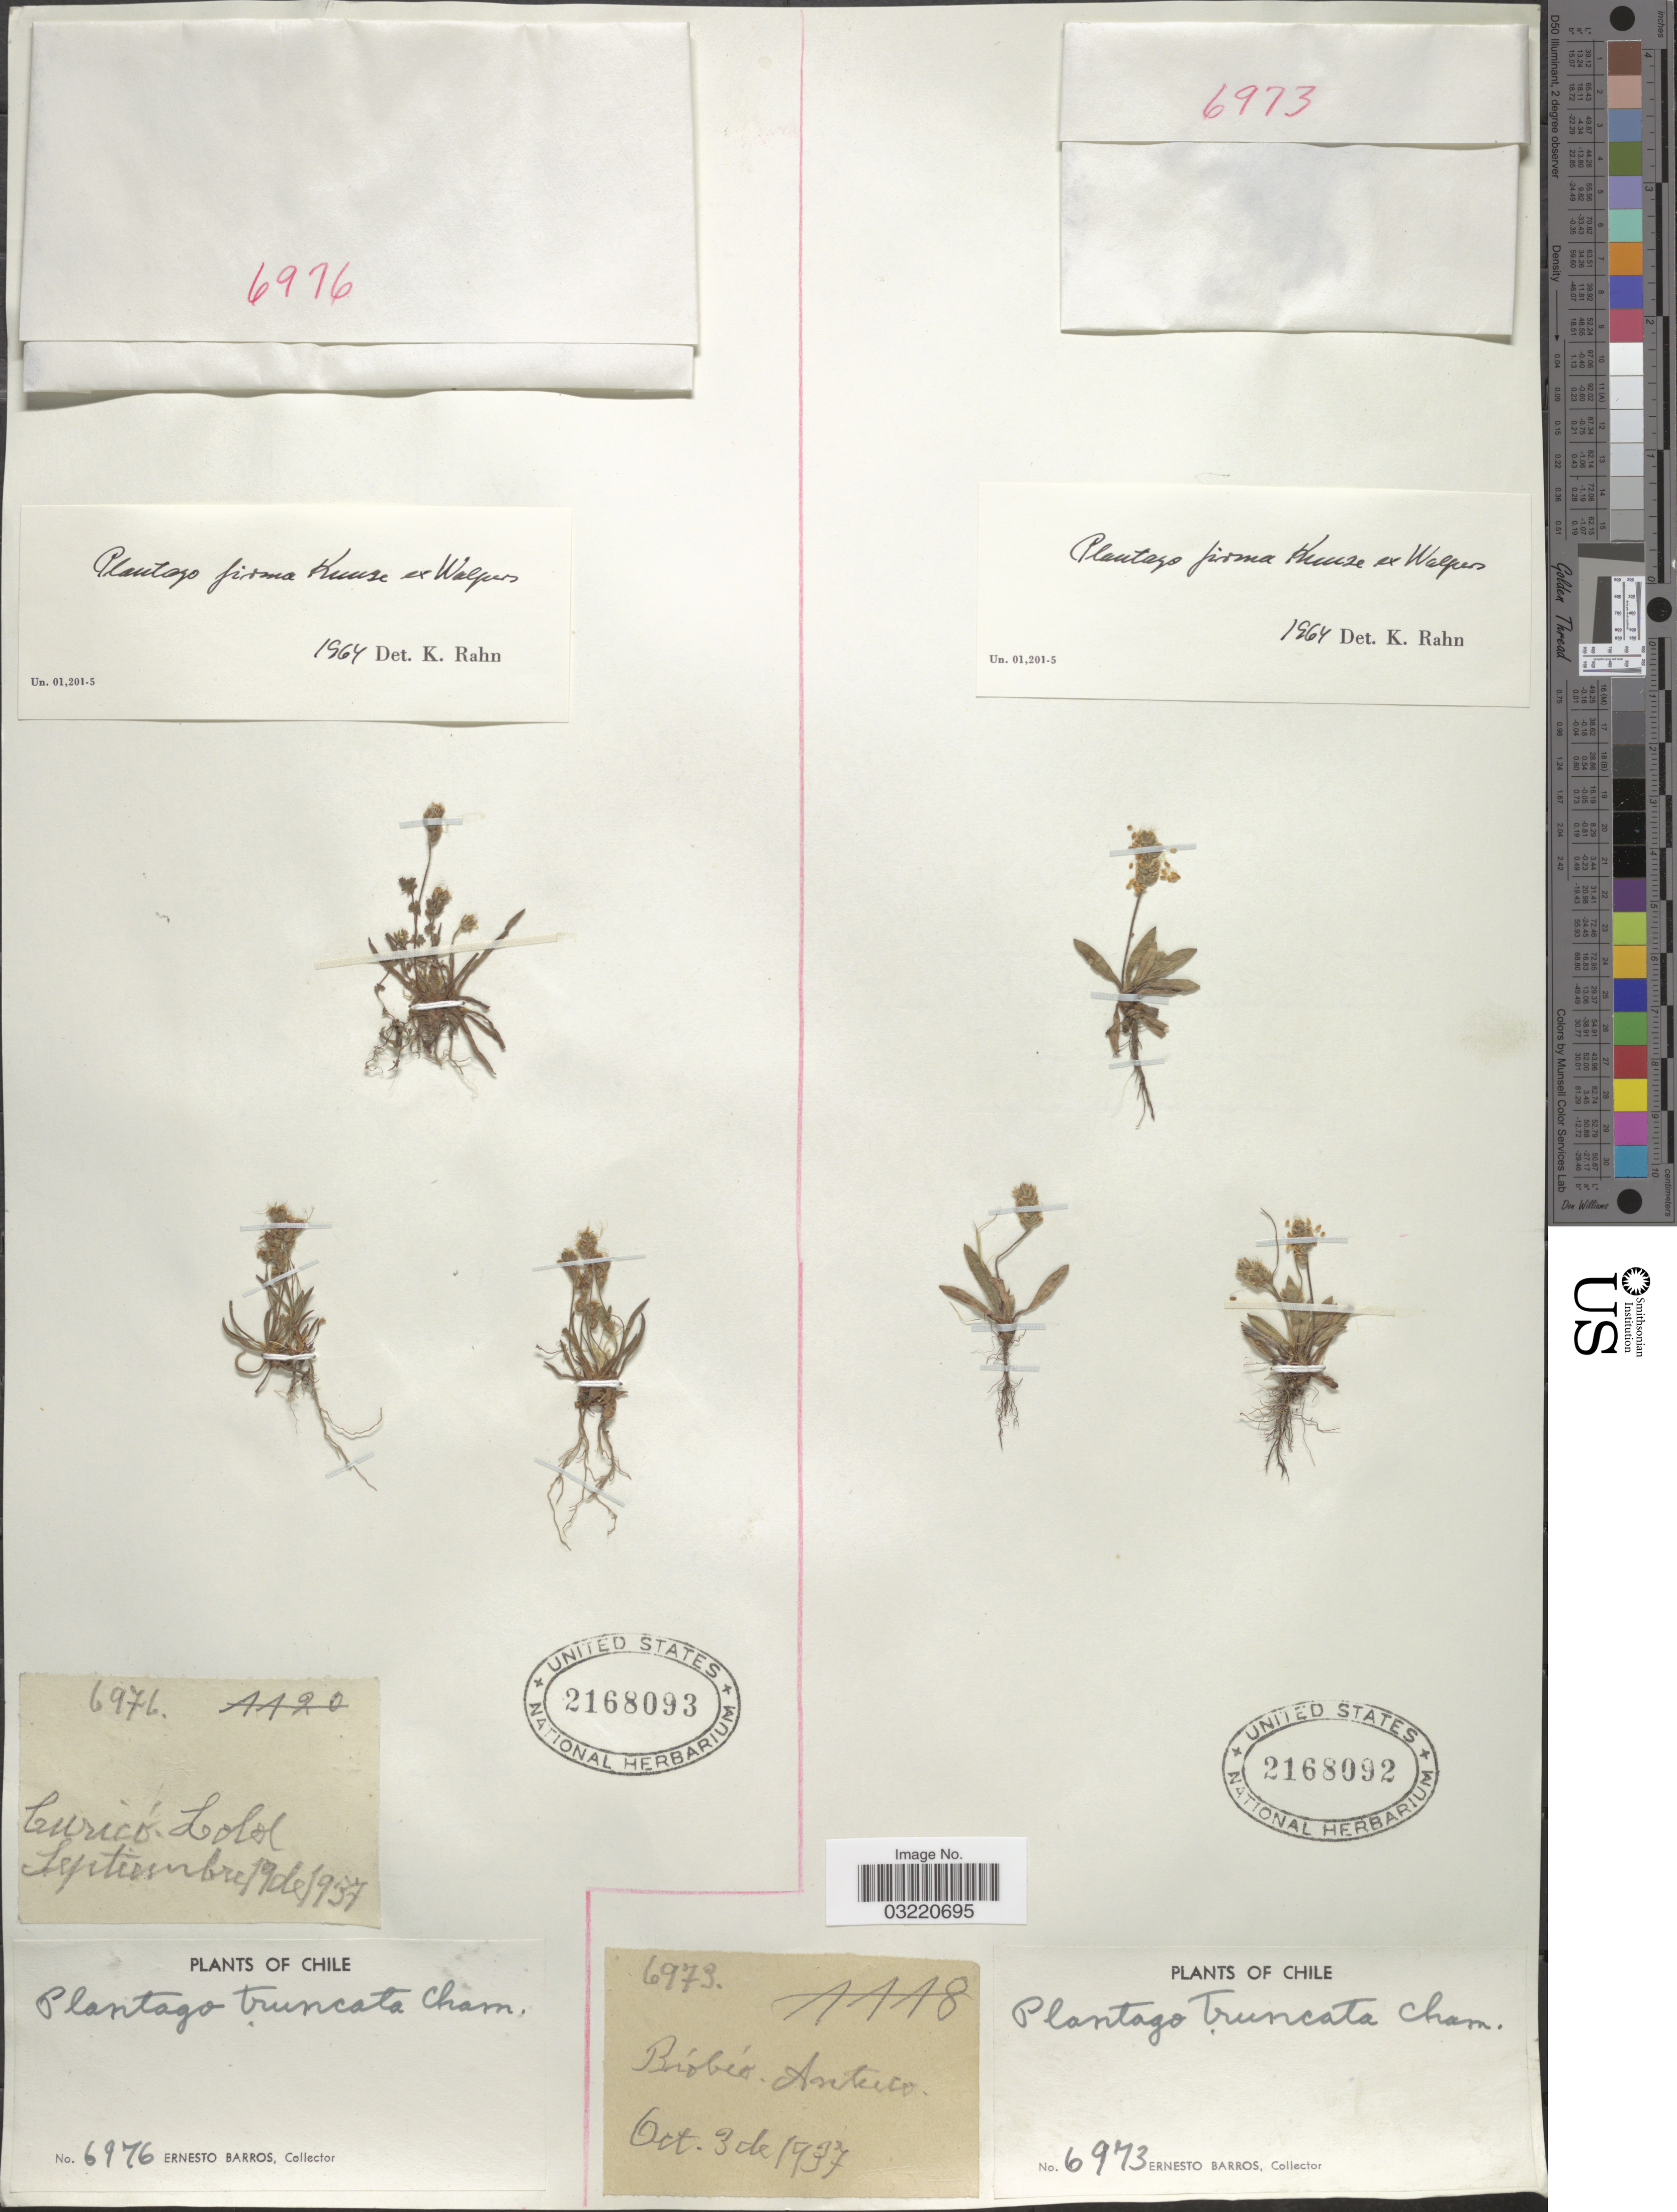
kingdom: Plantae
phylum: Tracheophyta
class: Magnoliopsida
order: Lamiales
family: Plantaginaceae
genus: Plantago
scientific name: Plantago firma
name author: Kunze ex Walp.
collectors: E. Barros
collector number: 6976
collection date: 1937-09-19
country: Chile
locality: Curicó. Lolol.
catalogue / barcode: US 2168093-2